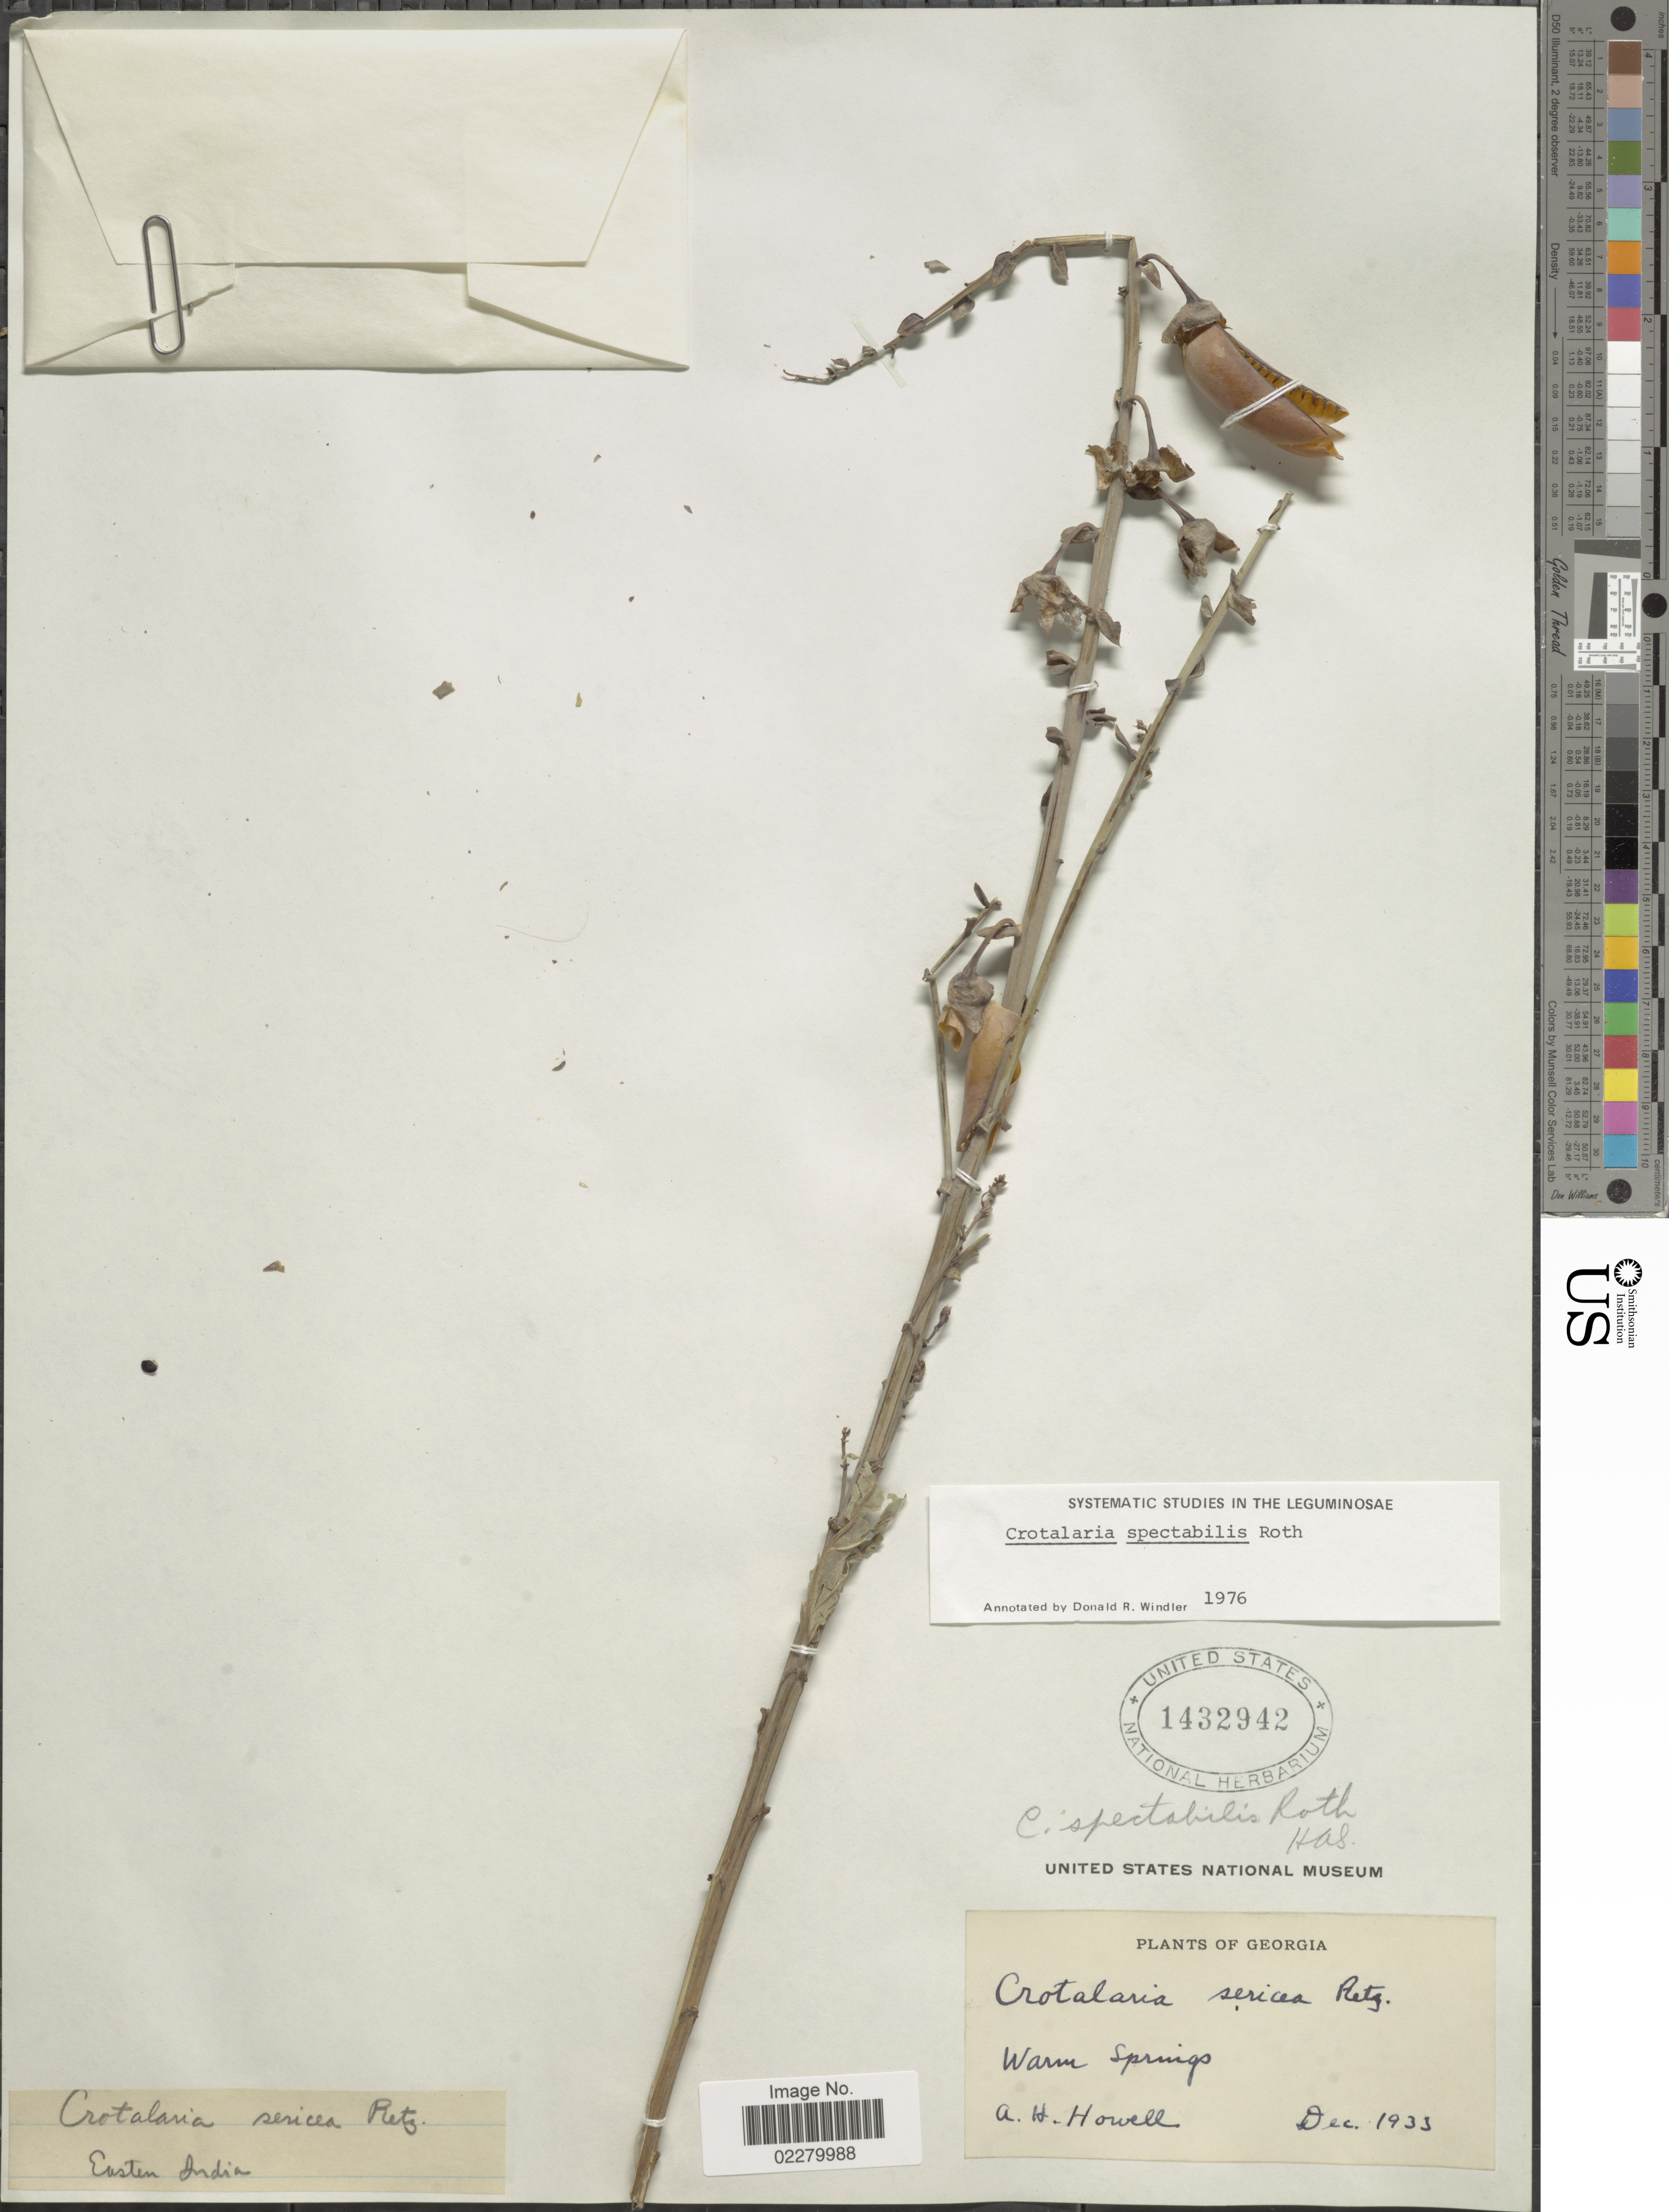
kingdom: Plantae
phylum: Tracheophyta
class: Magnoliopsida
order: Fabales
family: Fabaceae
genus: Crotalaria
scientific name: Crotalaria spectabilis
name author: Roth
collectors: A. Howell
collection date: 1933-12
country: United States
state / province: Georgia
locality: Warm Springs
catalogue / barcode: US 1432942